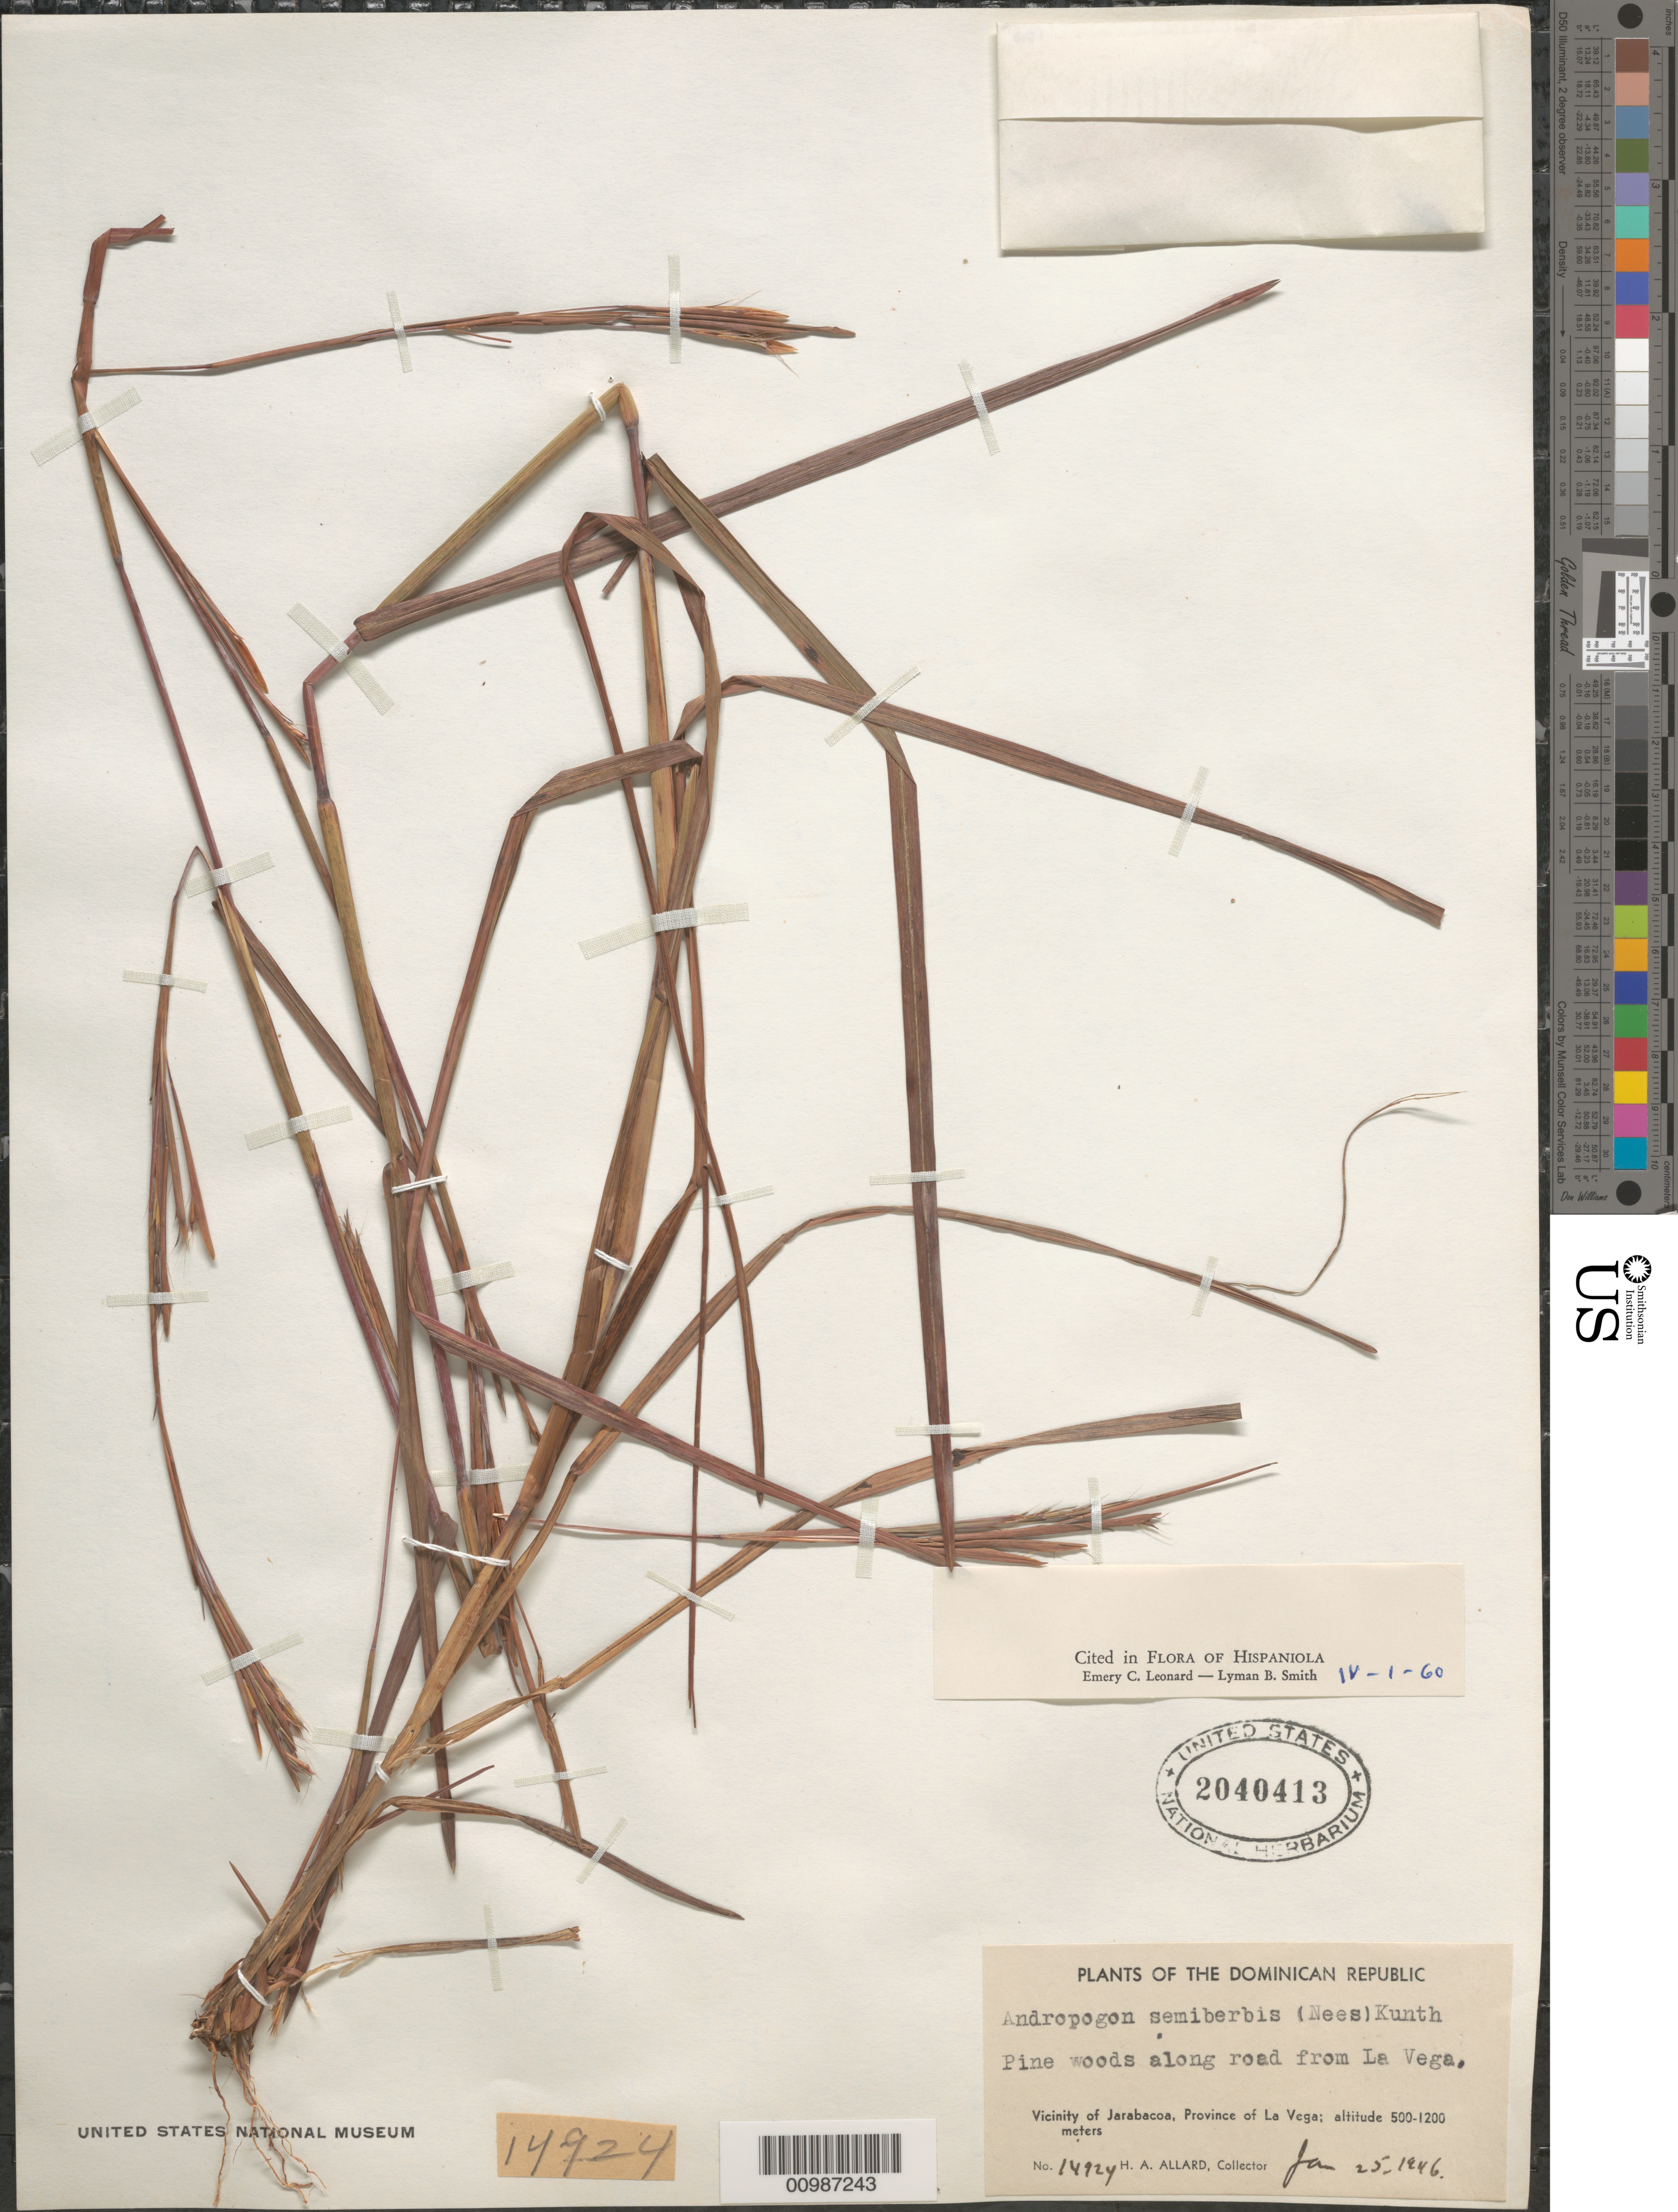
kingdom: Plantae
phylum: Tracheophyta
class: Liliopsida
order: Poales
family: Poaceae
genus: Andropogon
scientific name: Andropogon semiberbis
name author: (Nees) Kunth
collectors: H. A. Allard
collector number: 14924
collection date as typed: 25 Jan 1946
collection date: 1946-01-25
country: Dominican Republic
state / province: La Vega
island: Hispaniola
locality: Vicinity of Jarabacoa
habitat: pine woods along road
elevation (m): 500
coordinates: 0 N, 0 E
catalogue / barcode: US 2040413